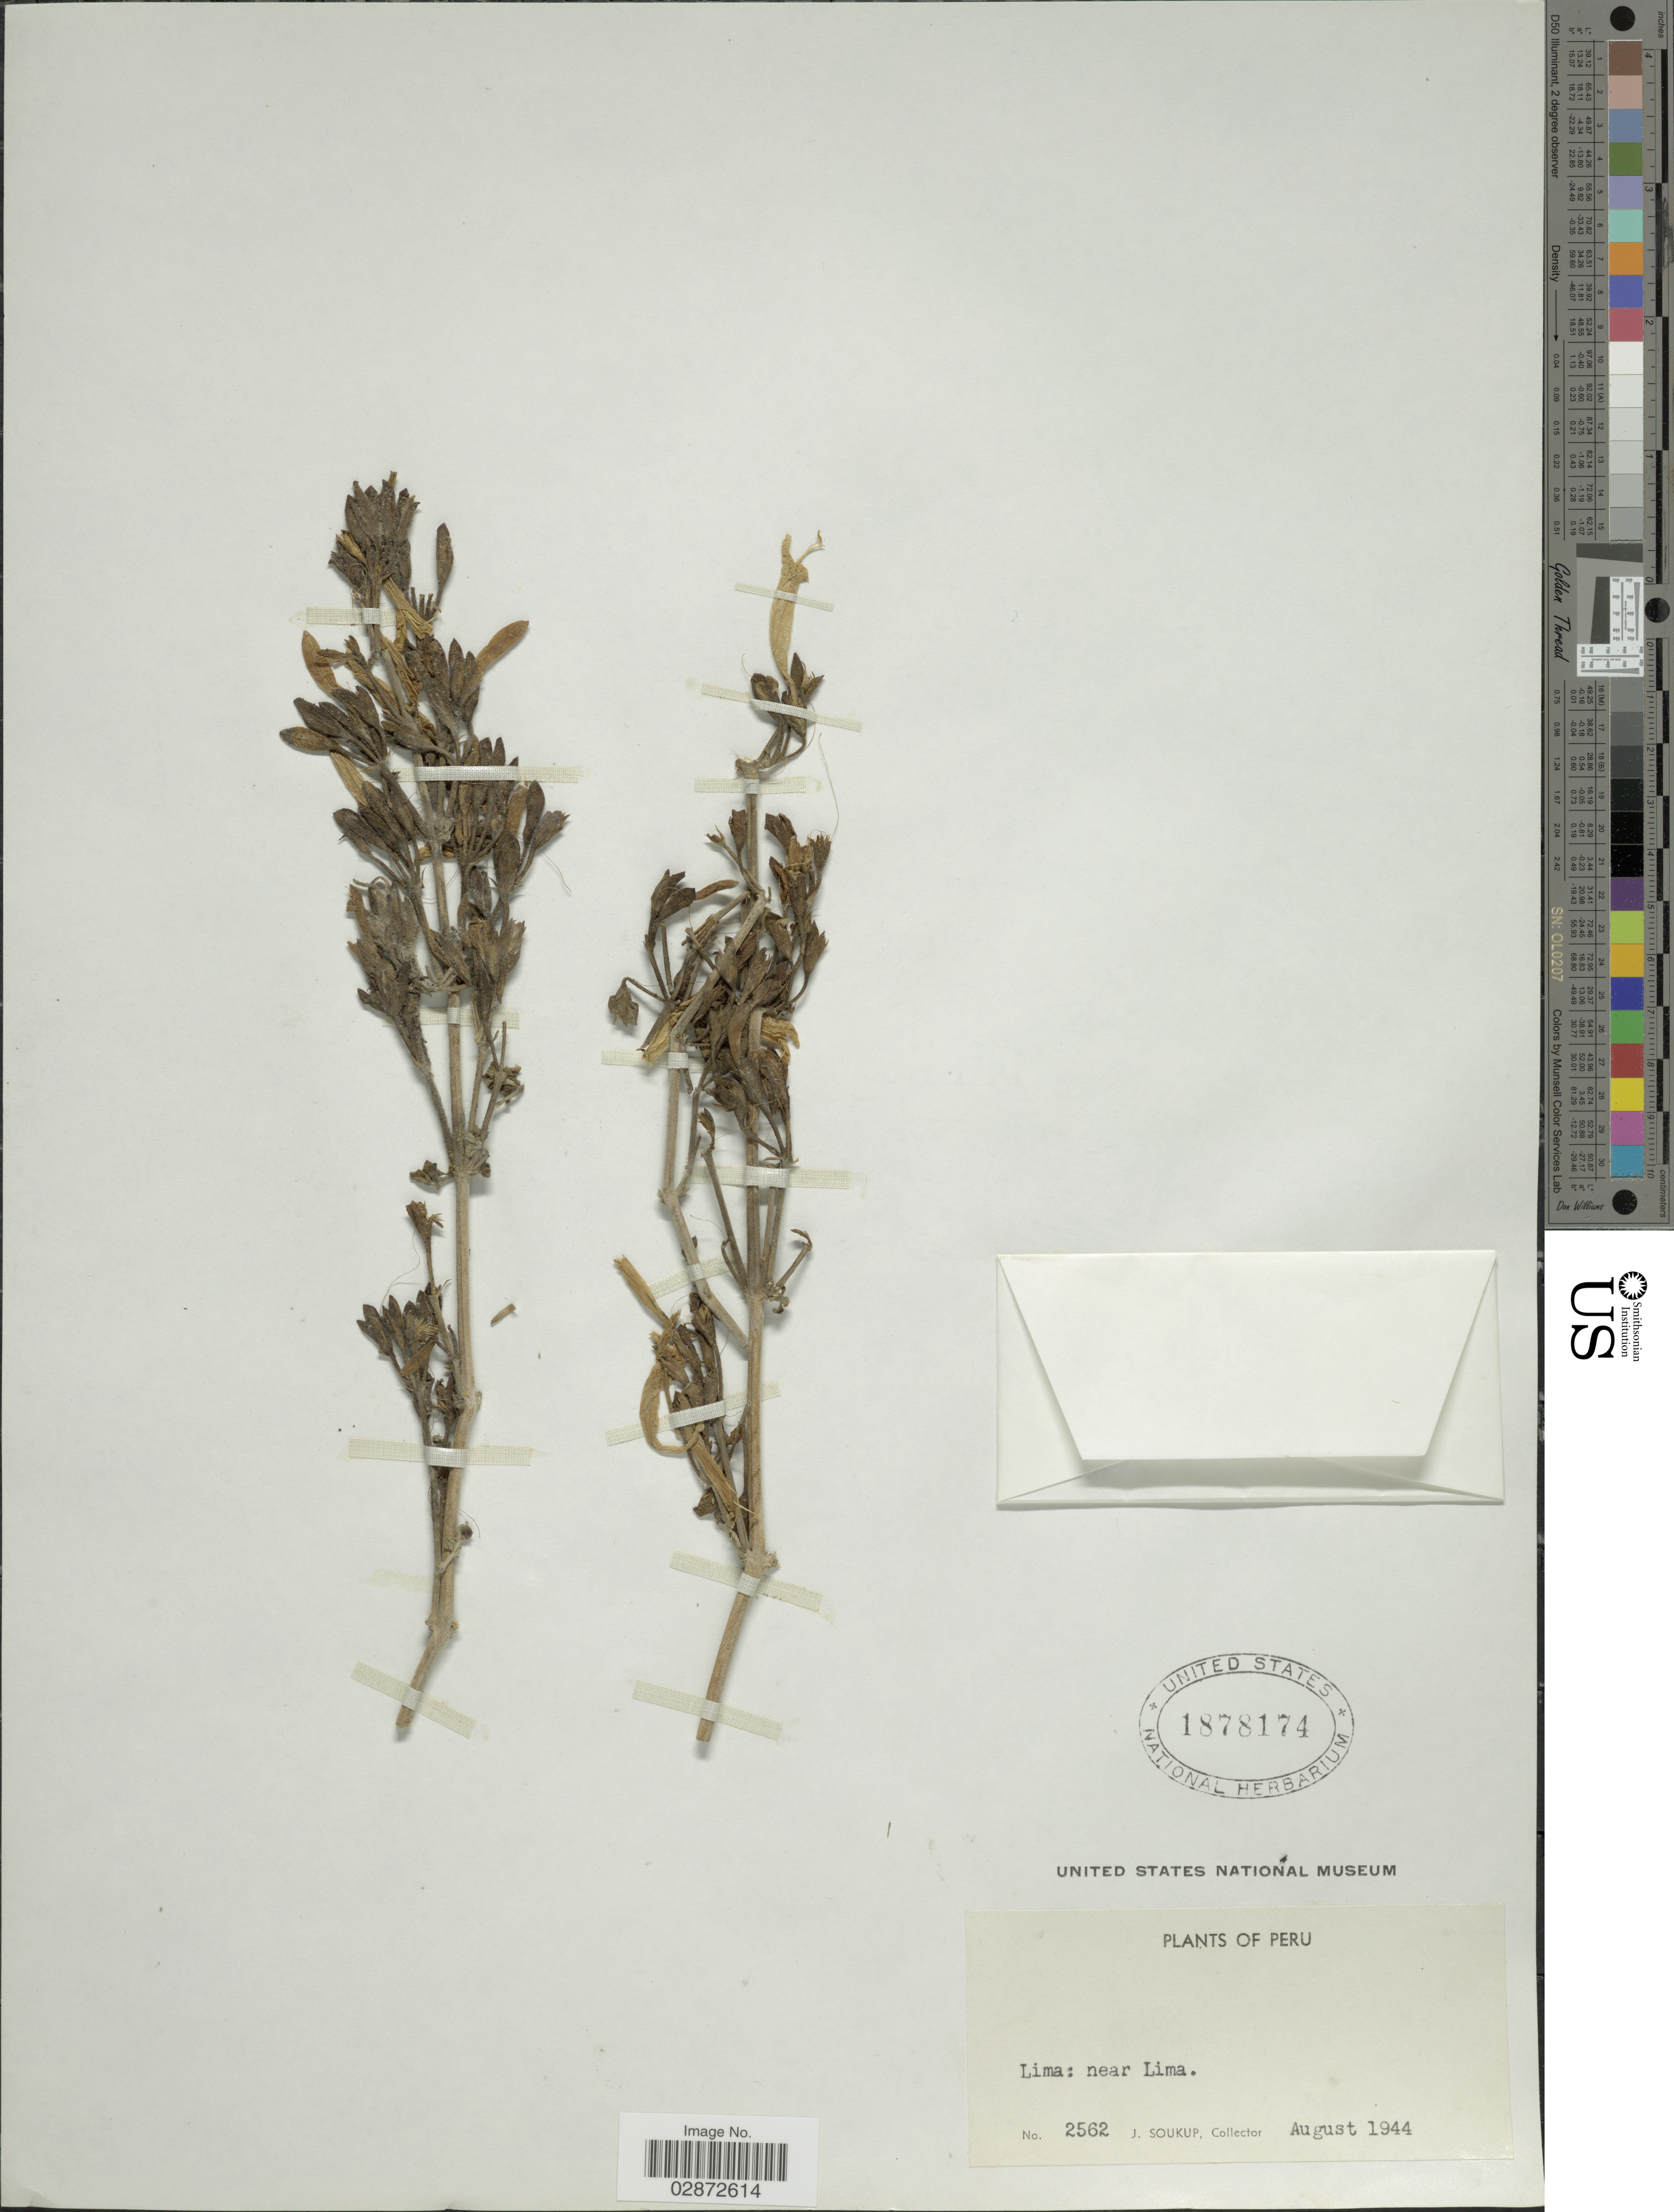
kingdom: Plantae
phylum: Tracheophyta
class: Magnoliopsida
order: Lamiales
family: Acanthaceae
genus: Dicliptera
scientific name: Dicliptera tomentosa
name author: (Vahl) Nees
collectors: J. Soukup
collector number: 2562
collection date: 1944-08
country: Peru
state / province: Lima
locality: Lima: near Lima.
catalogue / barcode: US 1878174